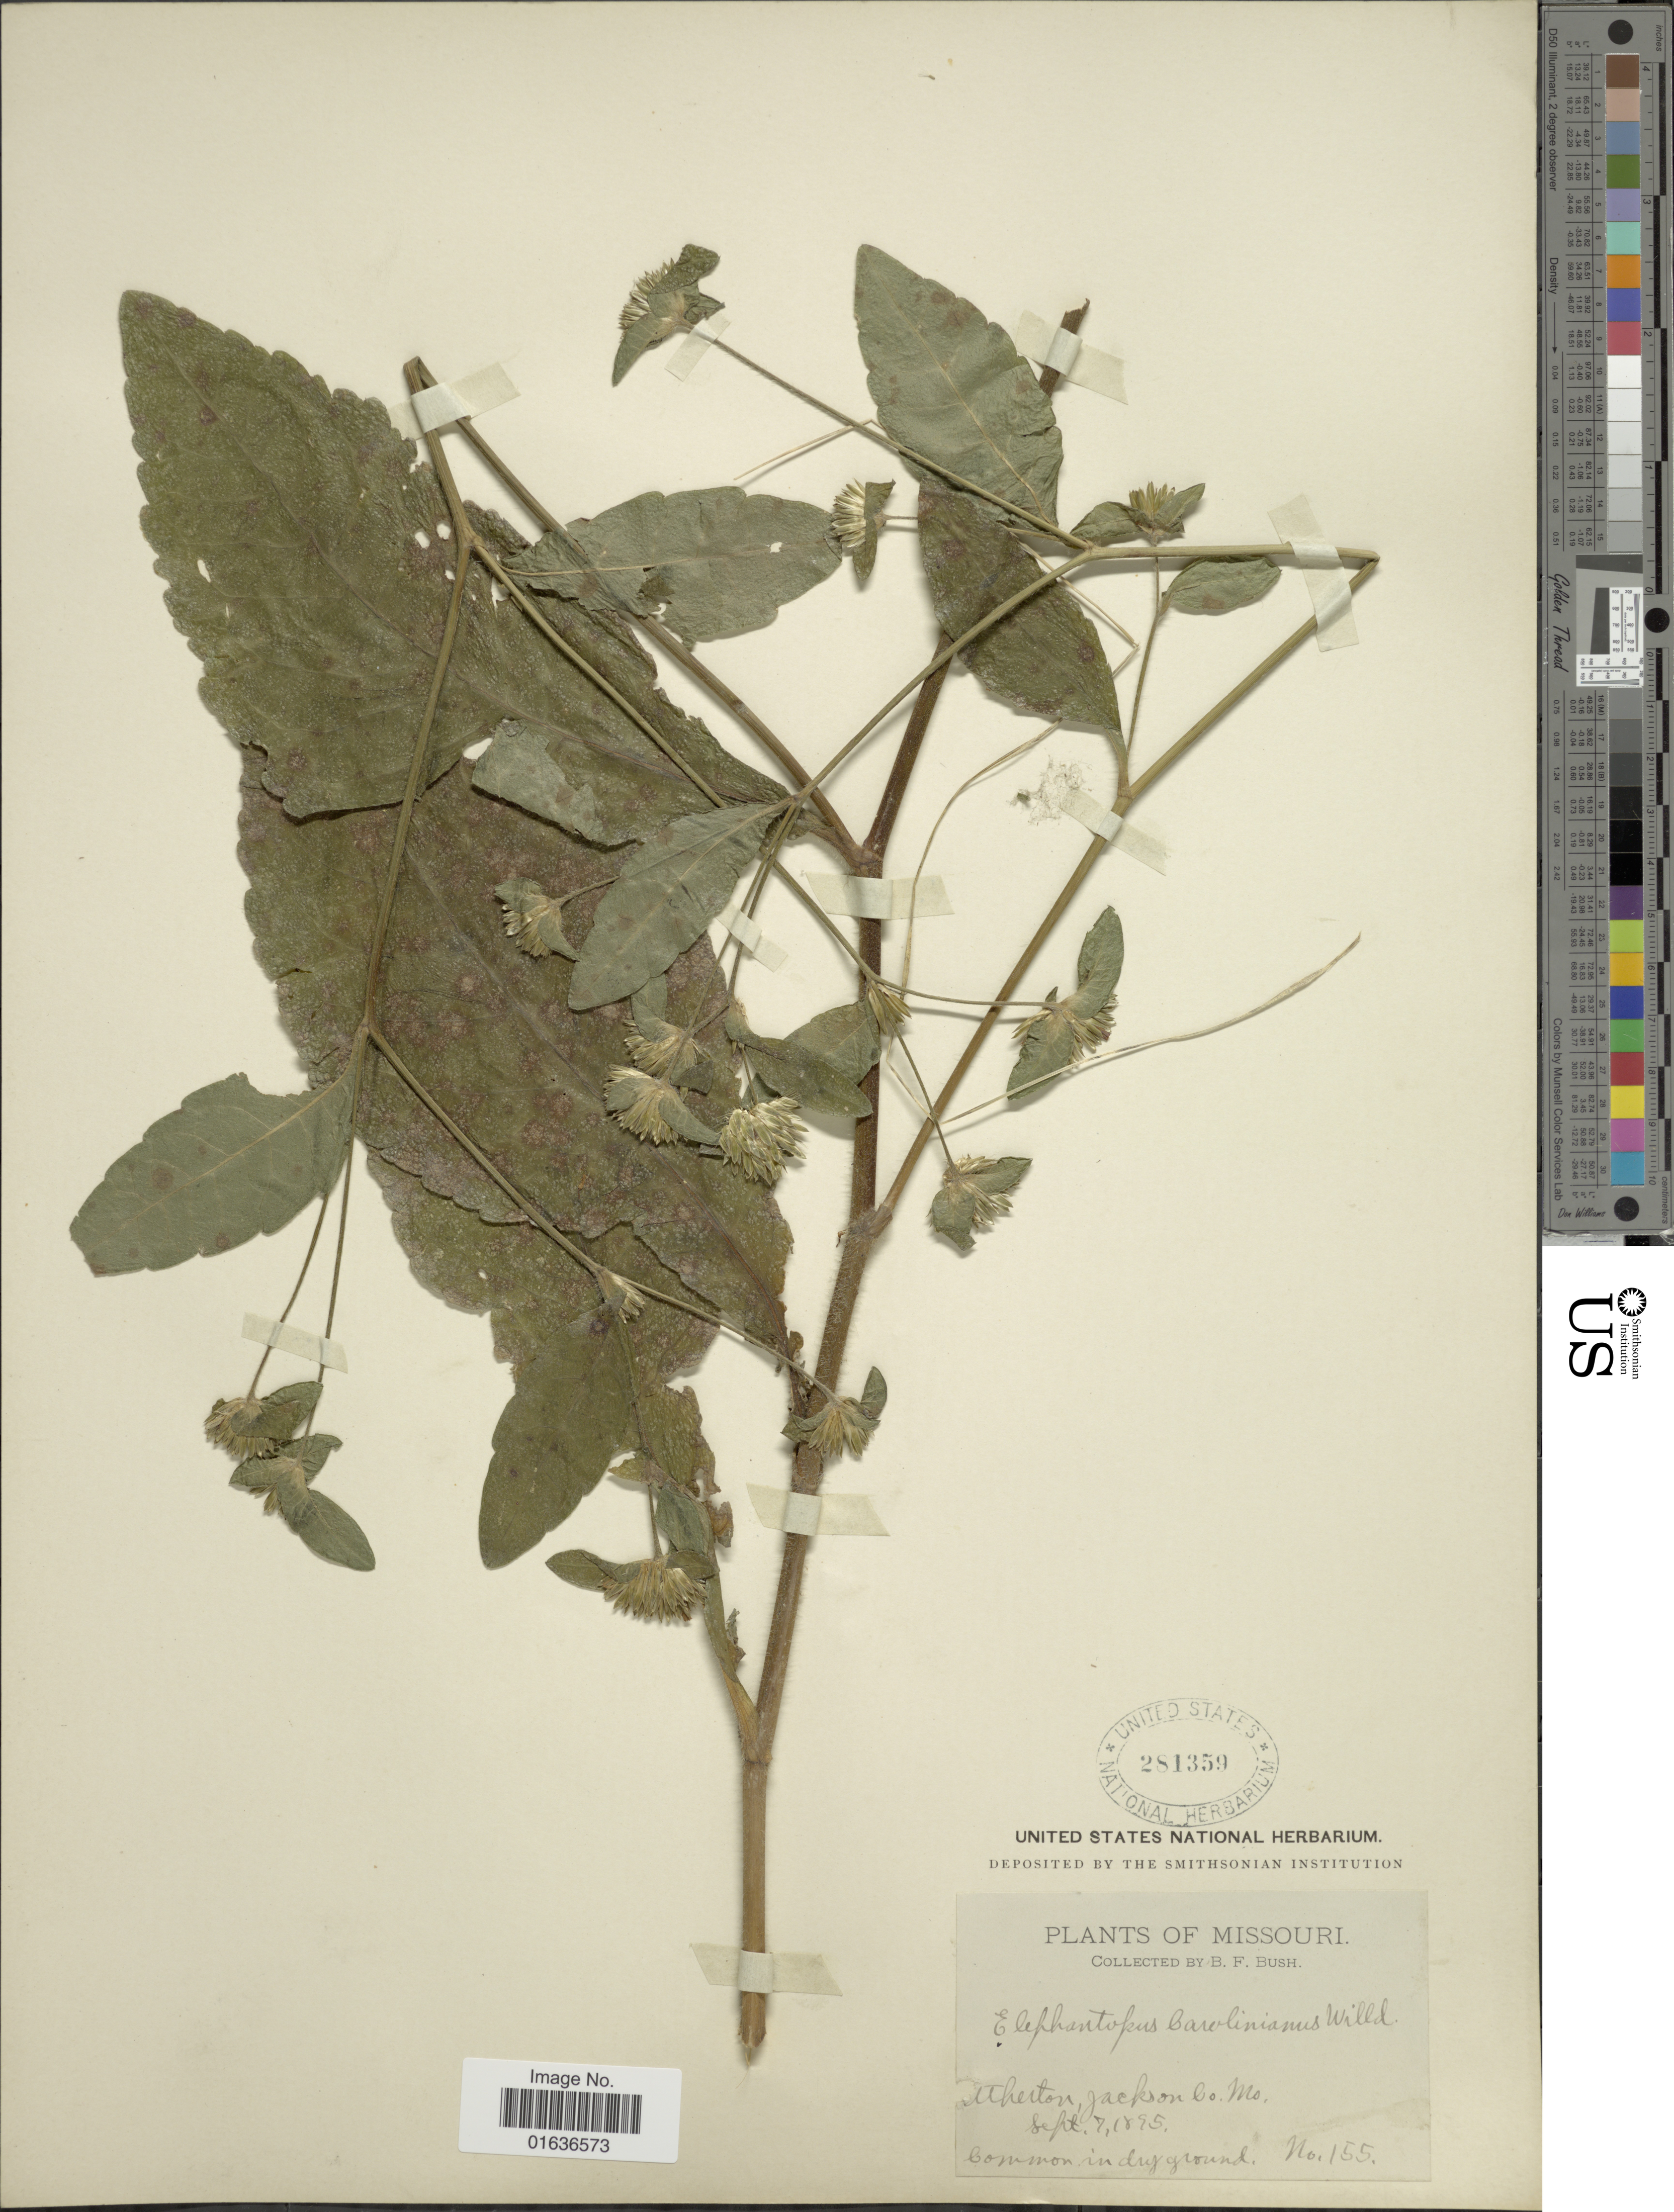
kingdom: Plantae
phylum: Tracheophyta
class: Magnoliopsida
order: Asterales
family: Asteraceae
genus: Elephantopus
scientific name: Elephantopus carolinianus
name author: Raeusch.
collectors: B. F. Bush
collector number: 155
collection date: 1895-09-07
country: United States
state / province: Missouri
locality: Atherton, Jackson Co.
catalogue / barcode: US 281359